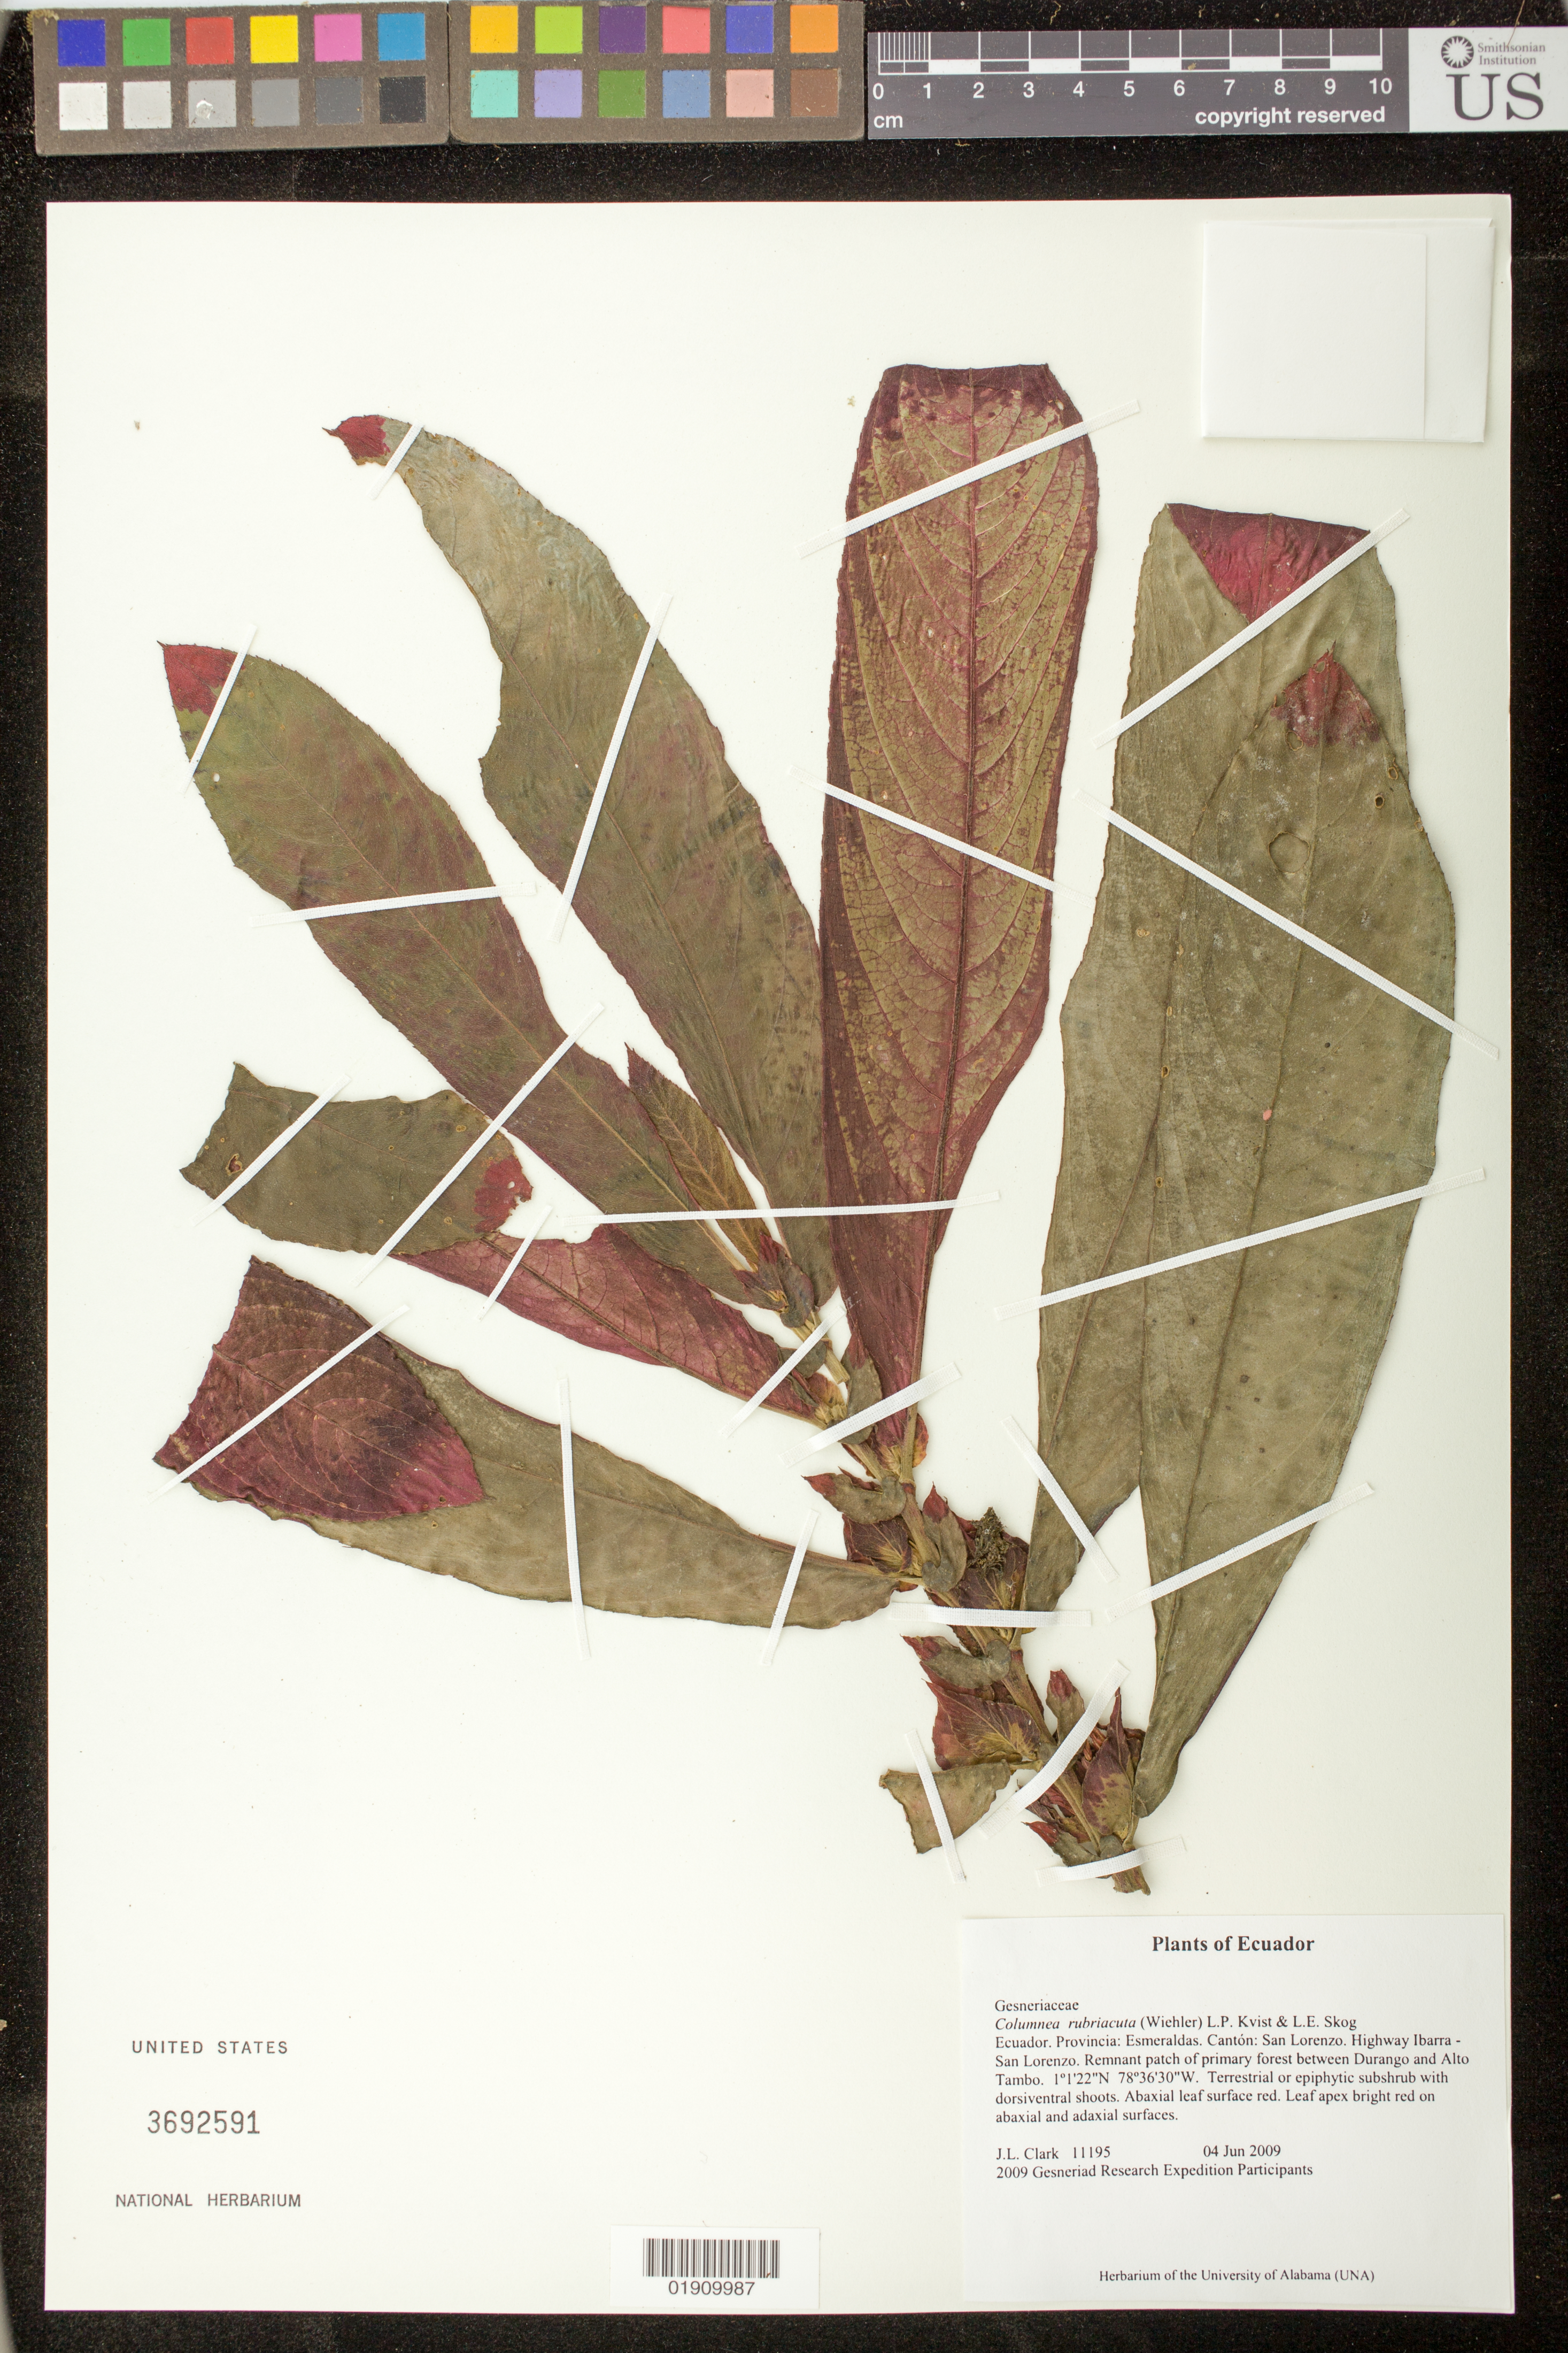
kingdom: Plantae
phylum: Tracheophyta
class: Magnoliopsida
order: Lamiales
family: Gesneriaceae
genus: Columnea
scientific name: Columnea rubriacuta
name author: (Wiehler) L.P. Kvist & L.E. Skog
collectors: J. L. Clark & 2009 Gesneriad Research Expedition Participants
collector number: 11195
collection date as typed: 04 Jun 2009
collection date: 2009-06-04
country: Ecuador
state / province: Esmeraldas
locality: Provincia: Esmeraldas. Cantón: San Lorenzo. Highway Ibarra - San Lorenzo. Remnant patch of primary forest between Durango and Alto Tambo.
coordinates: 1 01 22 N, 78 36 30 W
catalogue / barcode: US 3692591